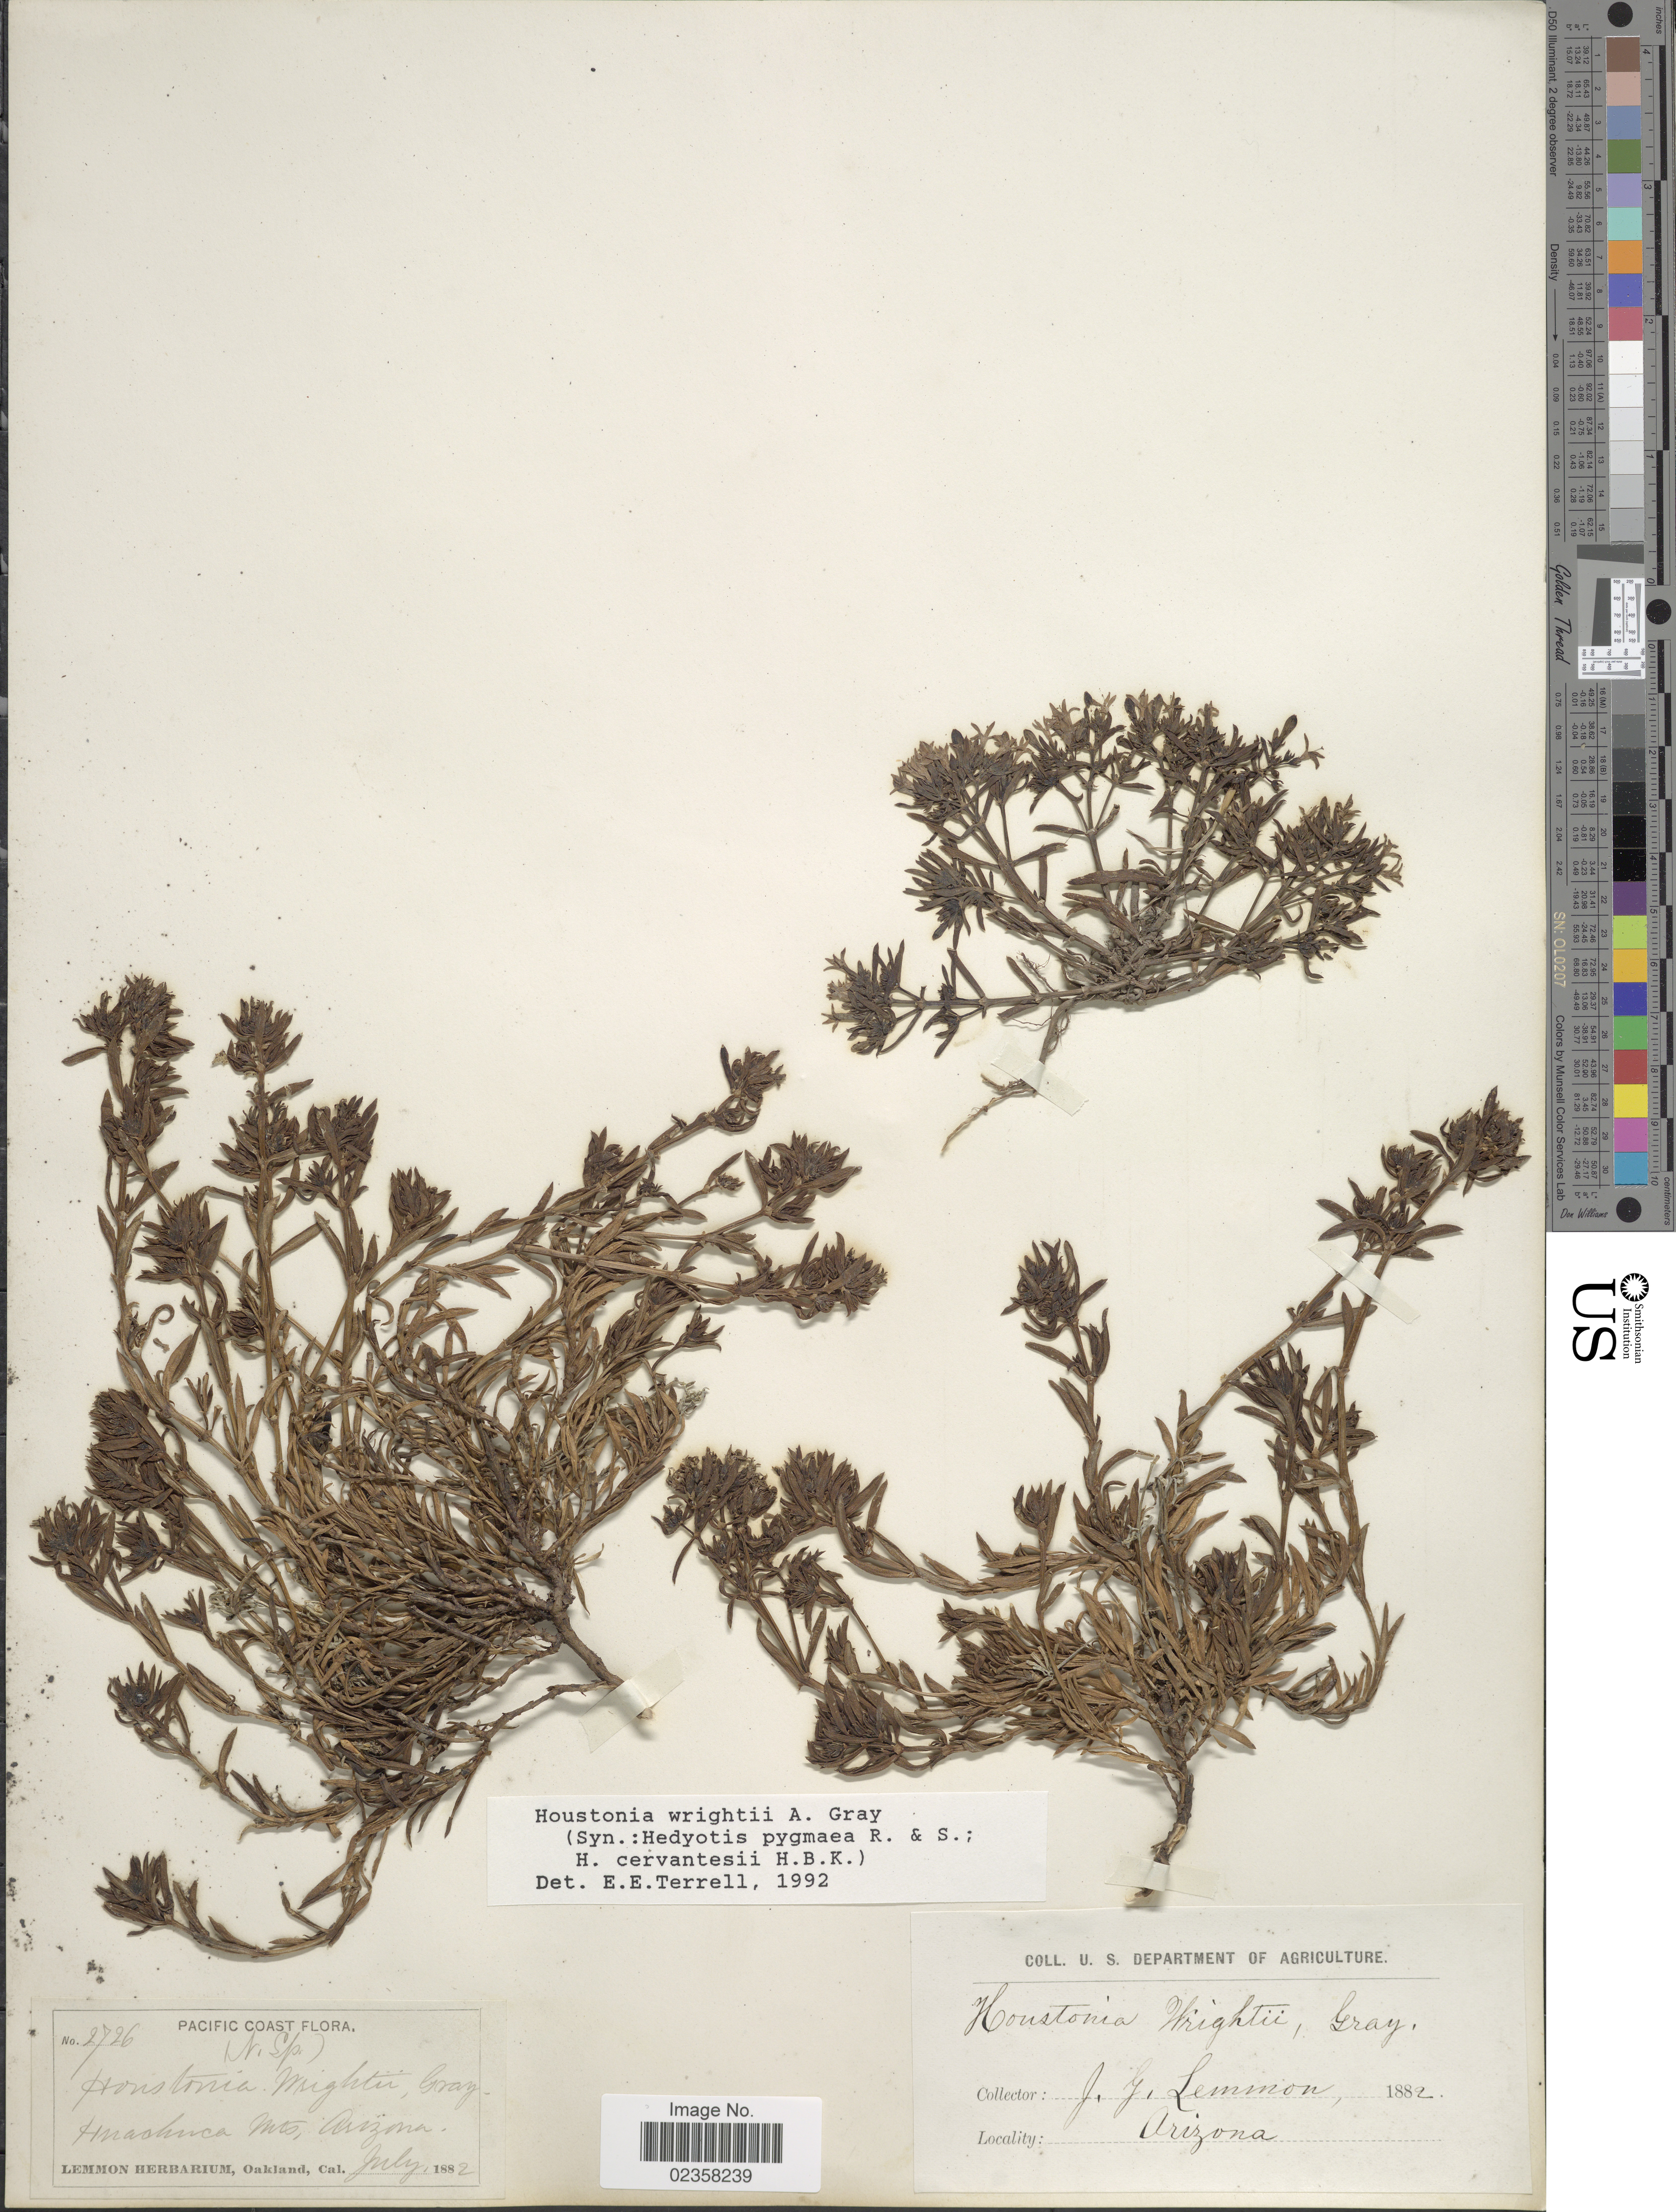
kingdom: Plantae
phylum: Tracheophyta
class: Magnoliopsida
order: Gentianales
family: Rubiaceae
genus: Houstonia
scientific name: Houstonia wrightii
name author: (A. Gray) A. Gray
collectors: J. Lemmon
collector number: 2726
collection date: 1882-07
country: United States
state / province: Arizona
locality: Huachuca Mts.